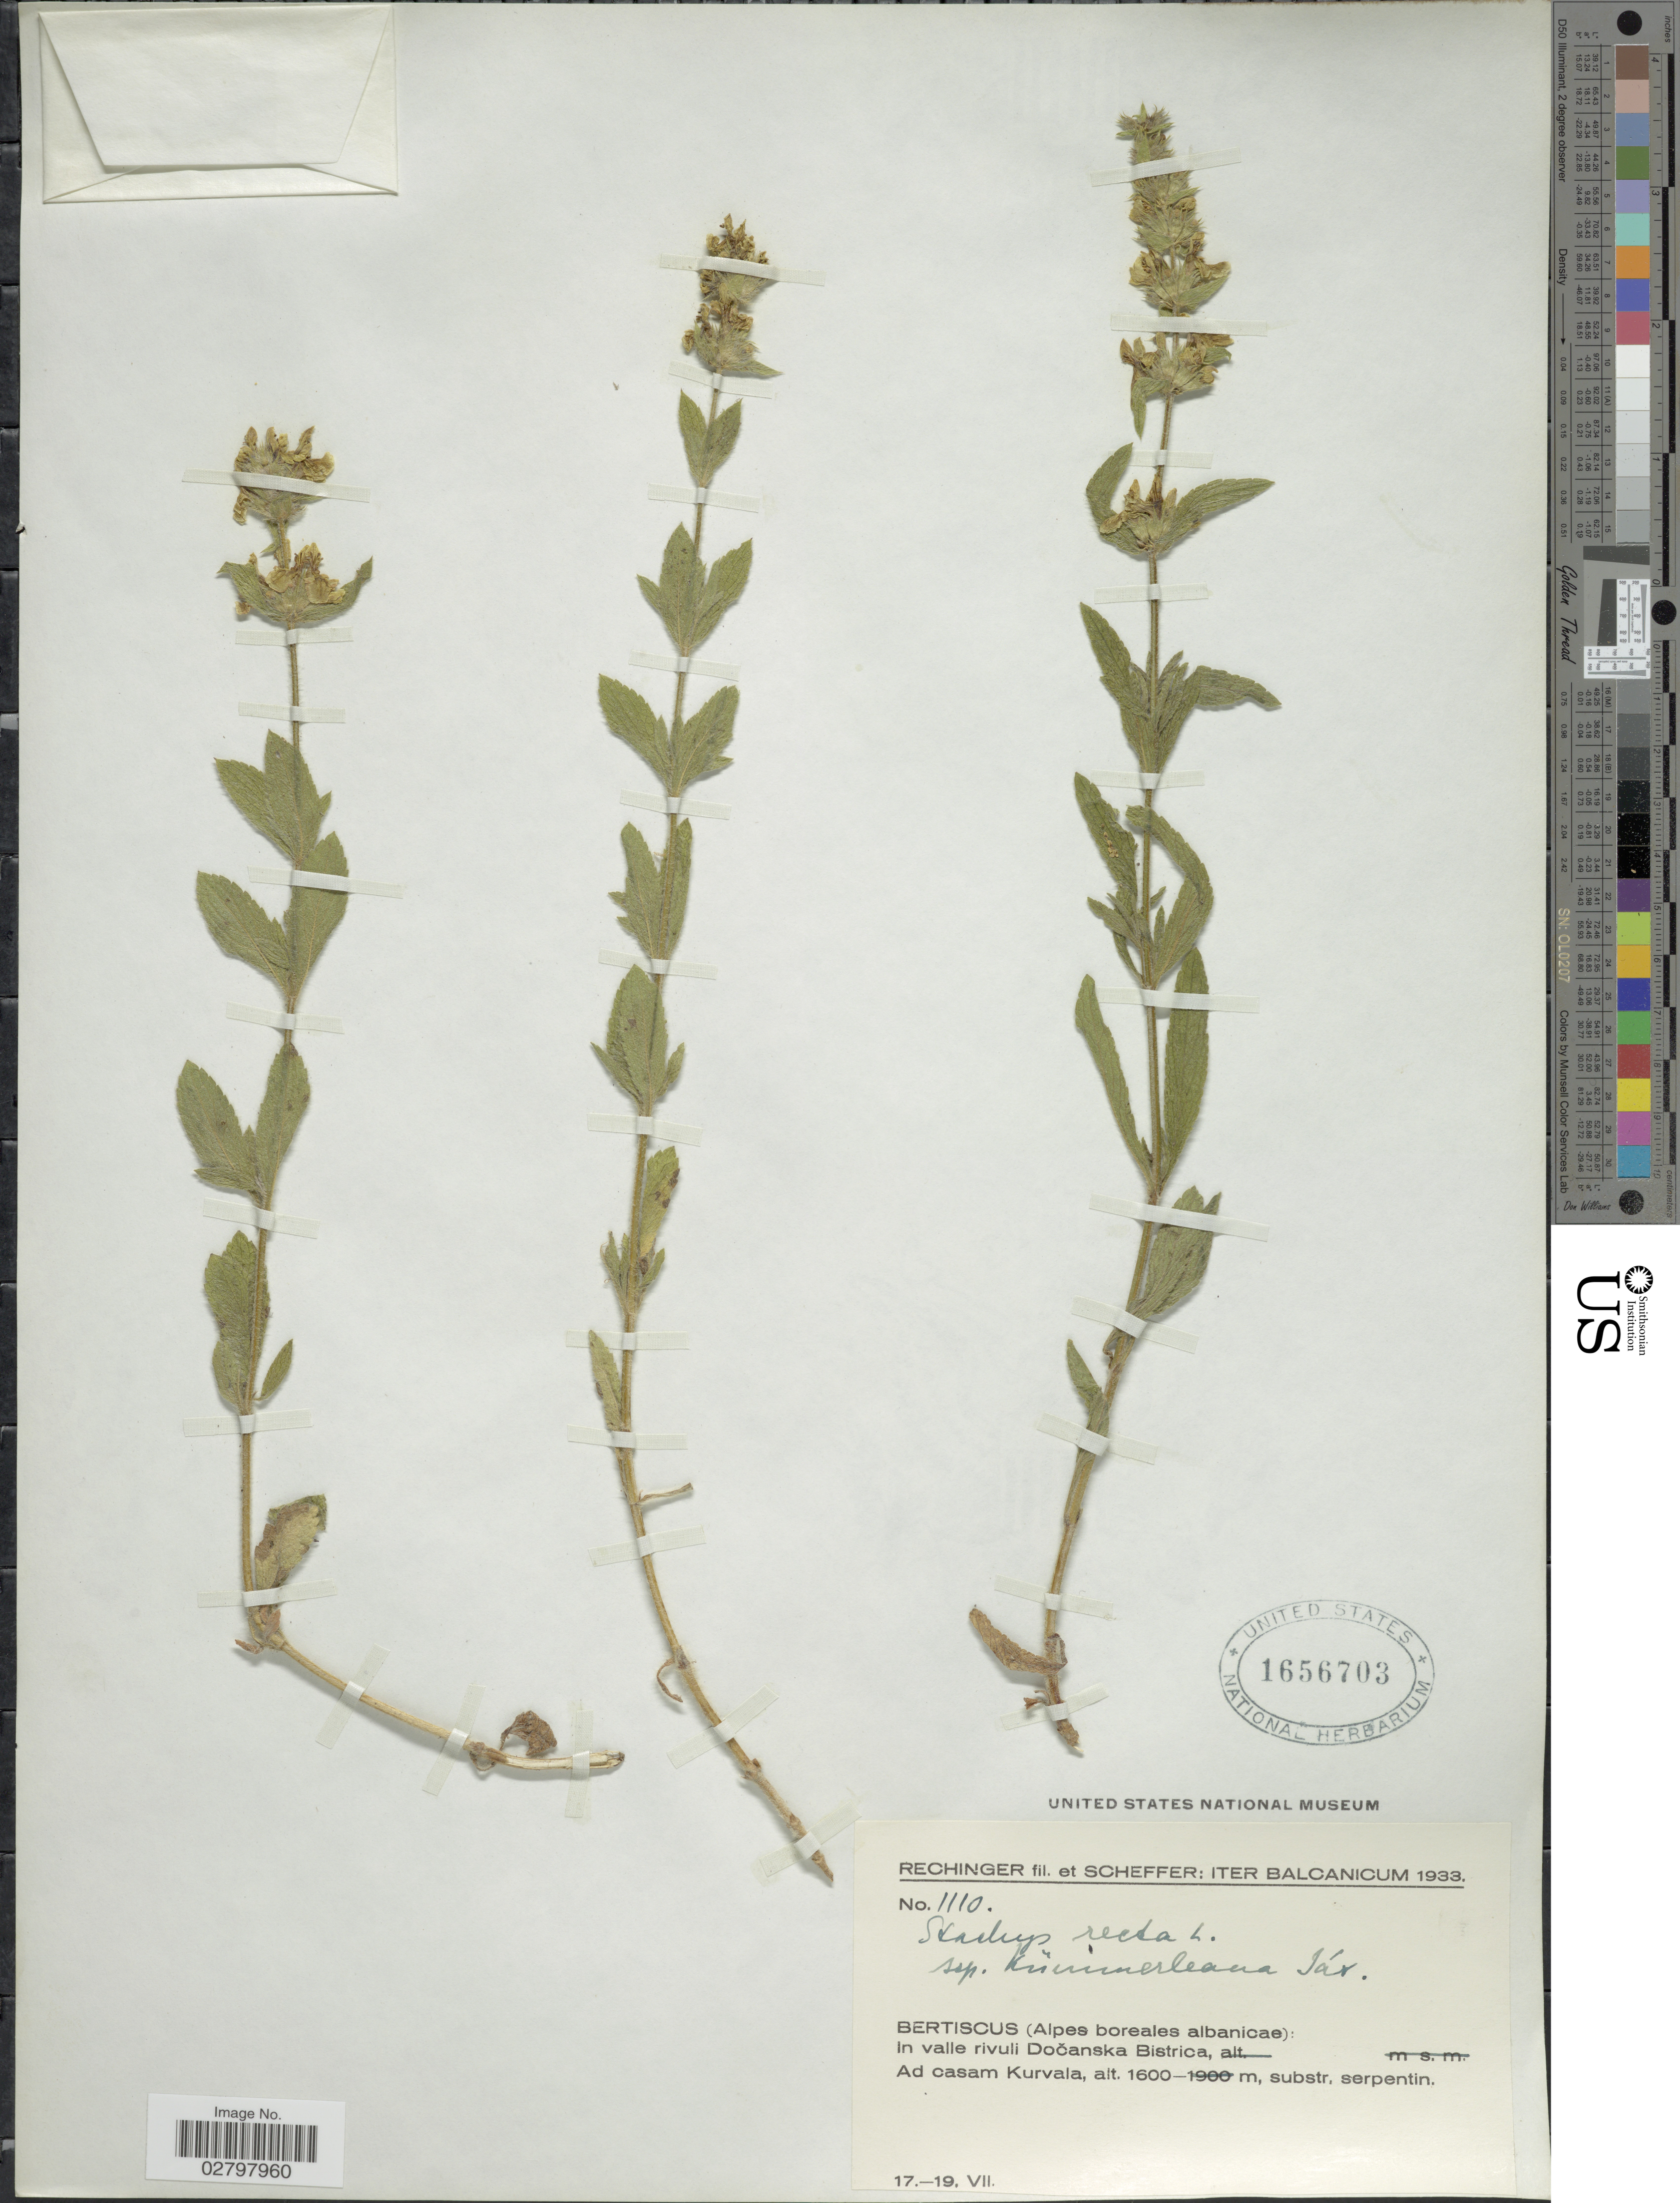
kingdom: Plantae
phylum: Tracheophyta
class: Magnoliopsida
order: Lamiales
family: Lamiaceae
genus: Stachys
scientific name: Stachys recta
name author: L.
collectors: -- Rechinger & Scheffer, --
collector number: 1110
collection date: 1933-07-17/1933-07-19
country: Turkmenistan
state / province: Balkan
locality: Balcanicum, Bertiscus (Alpes boreales albanicae): In valle rivuli Docanska Bistrica, Ad casam Kurvala.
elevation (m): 1600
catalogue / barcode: US 1656703